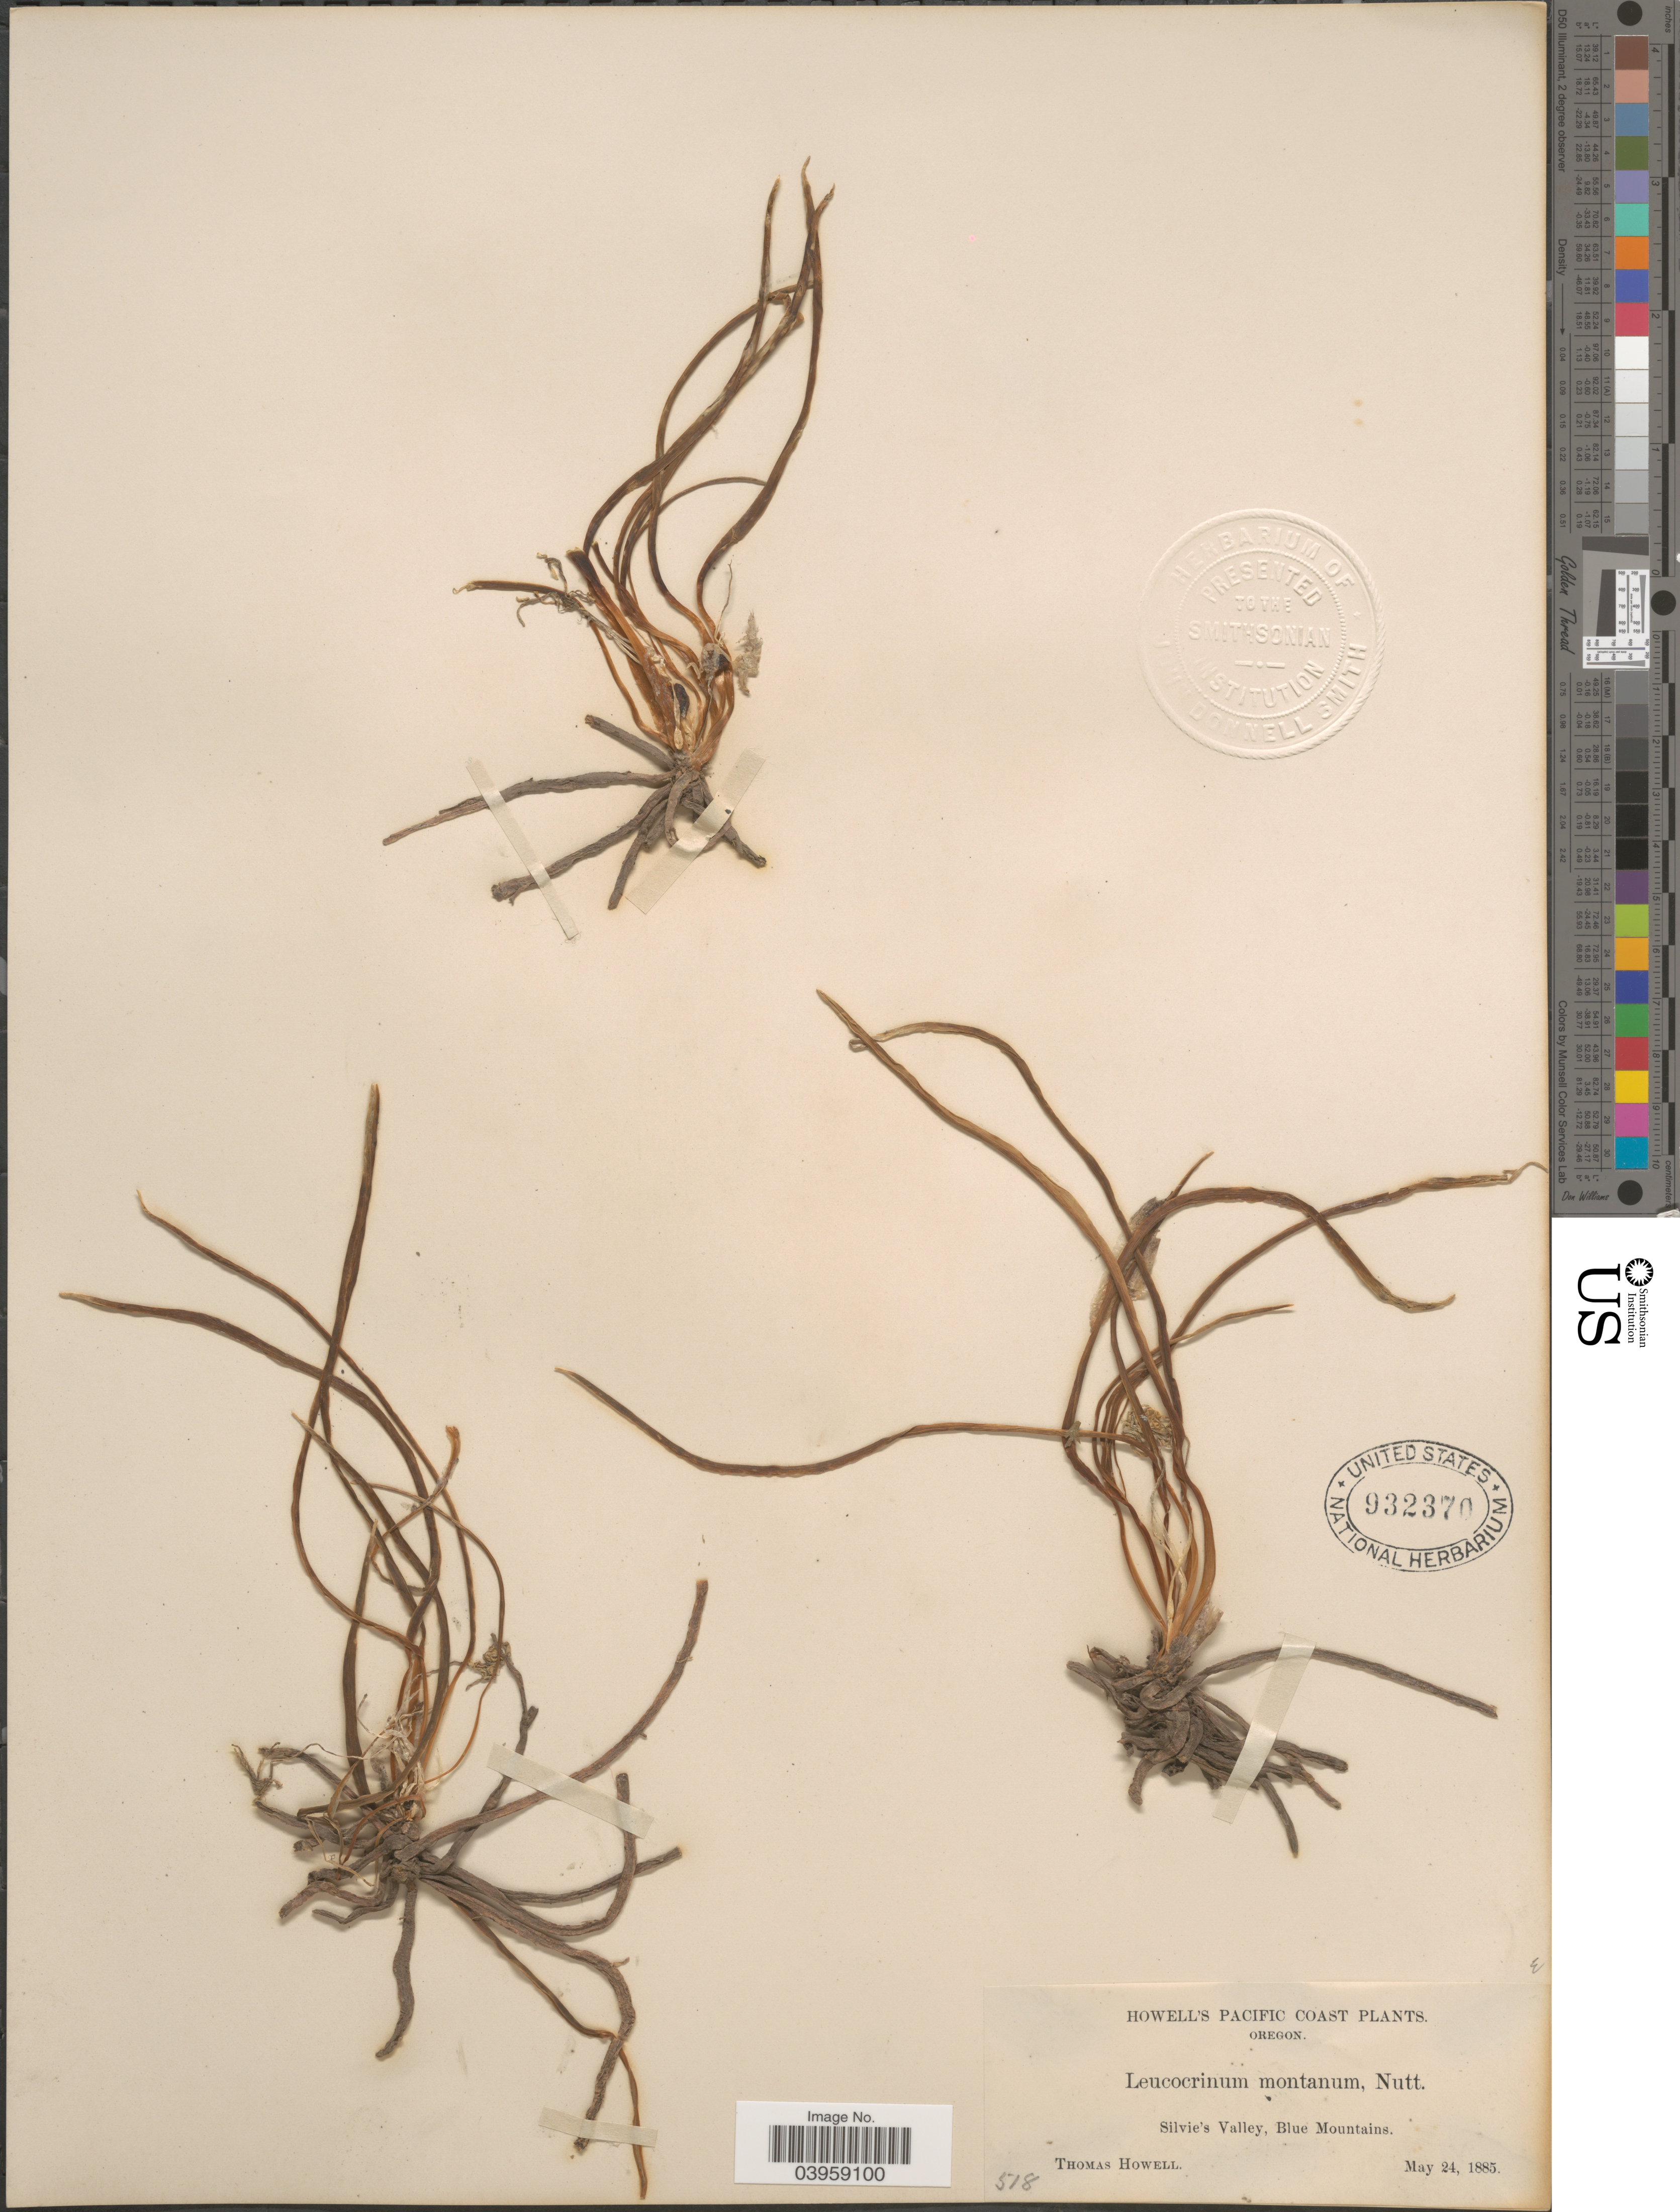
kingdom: Plantae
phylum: Tracheophyta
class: Liliopsida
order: Asparagales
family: Asparagaceae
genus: Leucocrinum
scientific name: Leucocrinum montanum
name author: Nutt.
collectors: T. Howell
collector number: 518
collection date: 1885-05-24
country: United States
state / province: Oregon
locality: Pacific Coast. Silvie's Valley, Blue Mountains.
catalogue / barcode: US 932370